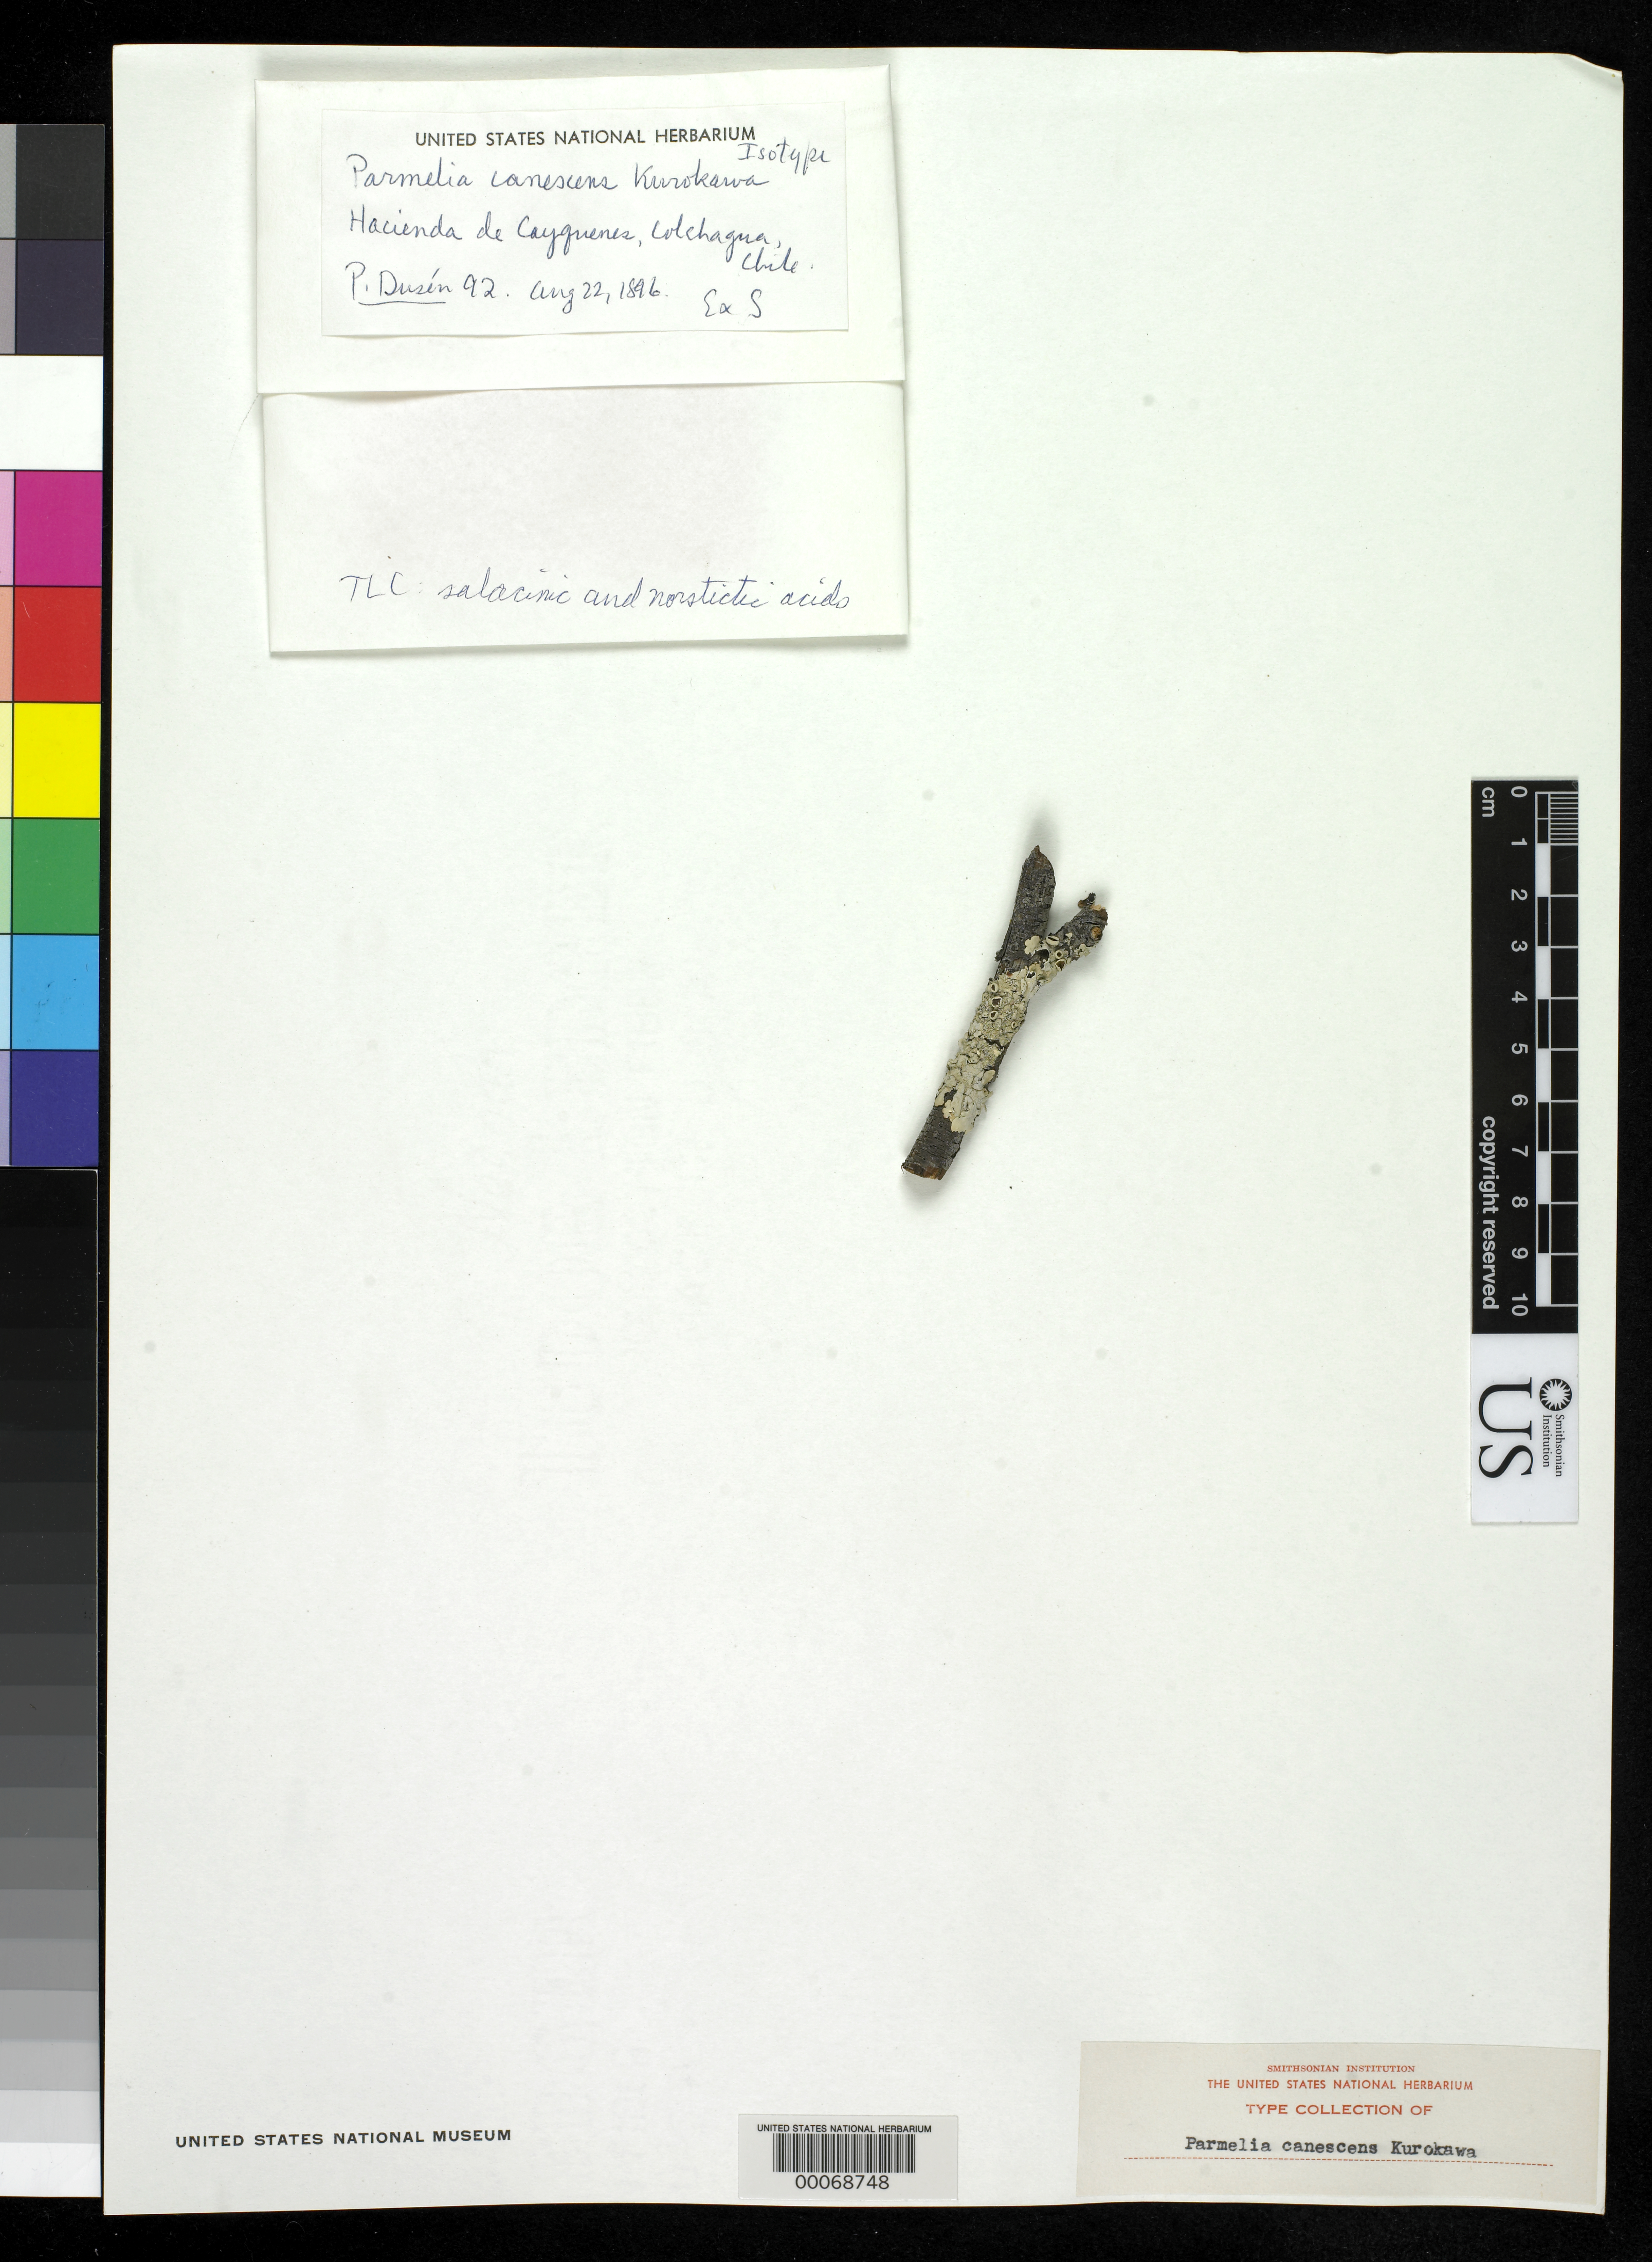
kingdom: Fungi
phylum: Ascomycota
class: Lecanoromycetes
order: Lecanorales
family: Parmeliaceae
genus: Parmelia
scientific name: Parmelia canescens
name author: Kurok. in Hale & Kurok.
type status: Isotype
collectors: P. Dusén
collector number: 92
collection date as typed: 22 Aug 1896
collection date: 1896-08-22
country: Chile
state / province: O'Higgins (VI)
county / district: Colchagua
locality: Hacienda de Cayguenes.